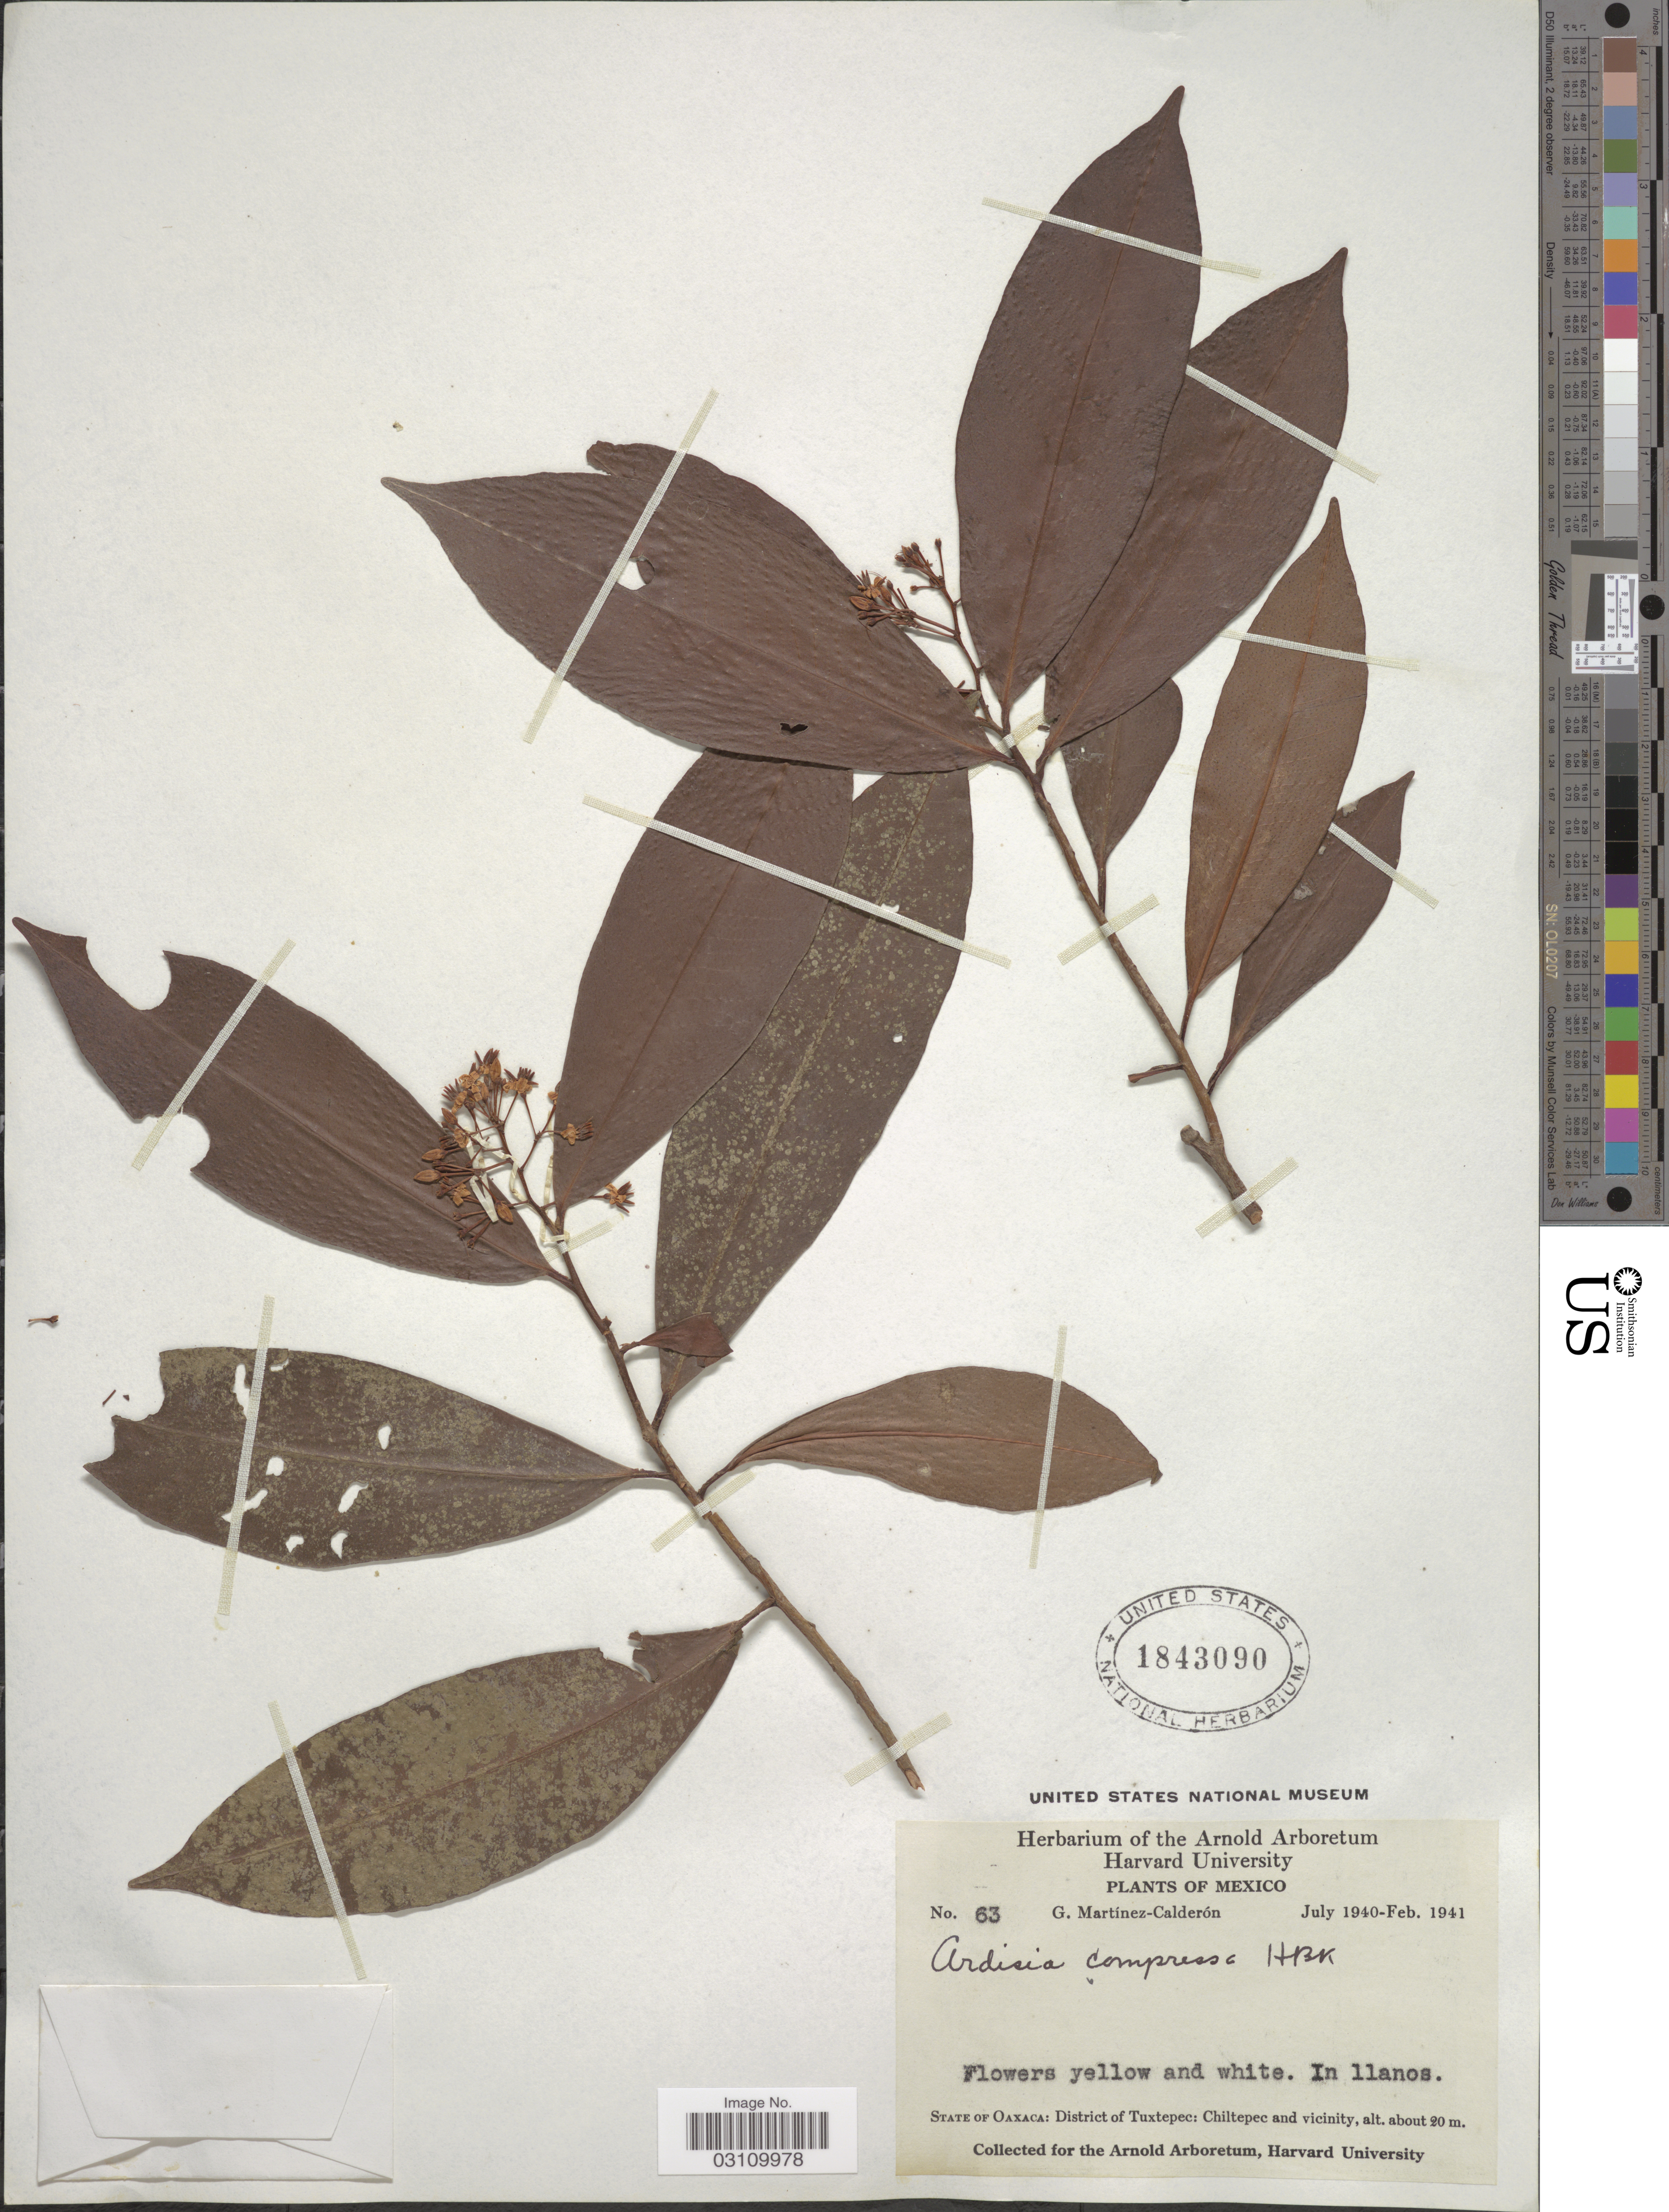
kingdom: Plantae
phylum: Tracheophyta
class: Magnoliopsida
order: Ericales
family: Primulaceae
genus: Ardisia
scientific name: Ardisia compressa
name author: Kunth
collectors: G. Martínez Calderón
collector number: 63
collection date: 1940-07/1941-02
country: Mexico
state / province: Oaxaca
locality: District of Tuxtepec: Chiltepec and vicinity.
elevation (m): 20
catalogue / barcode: US 1843090